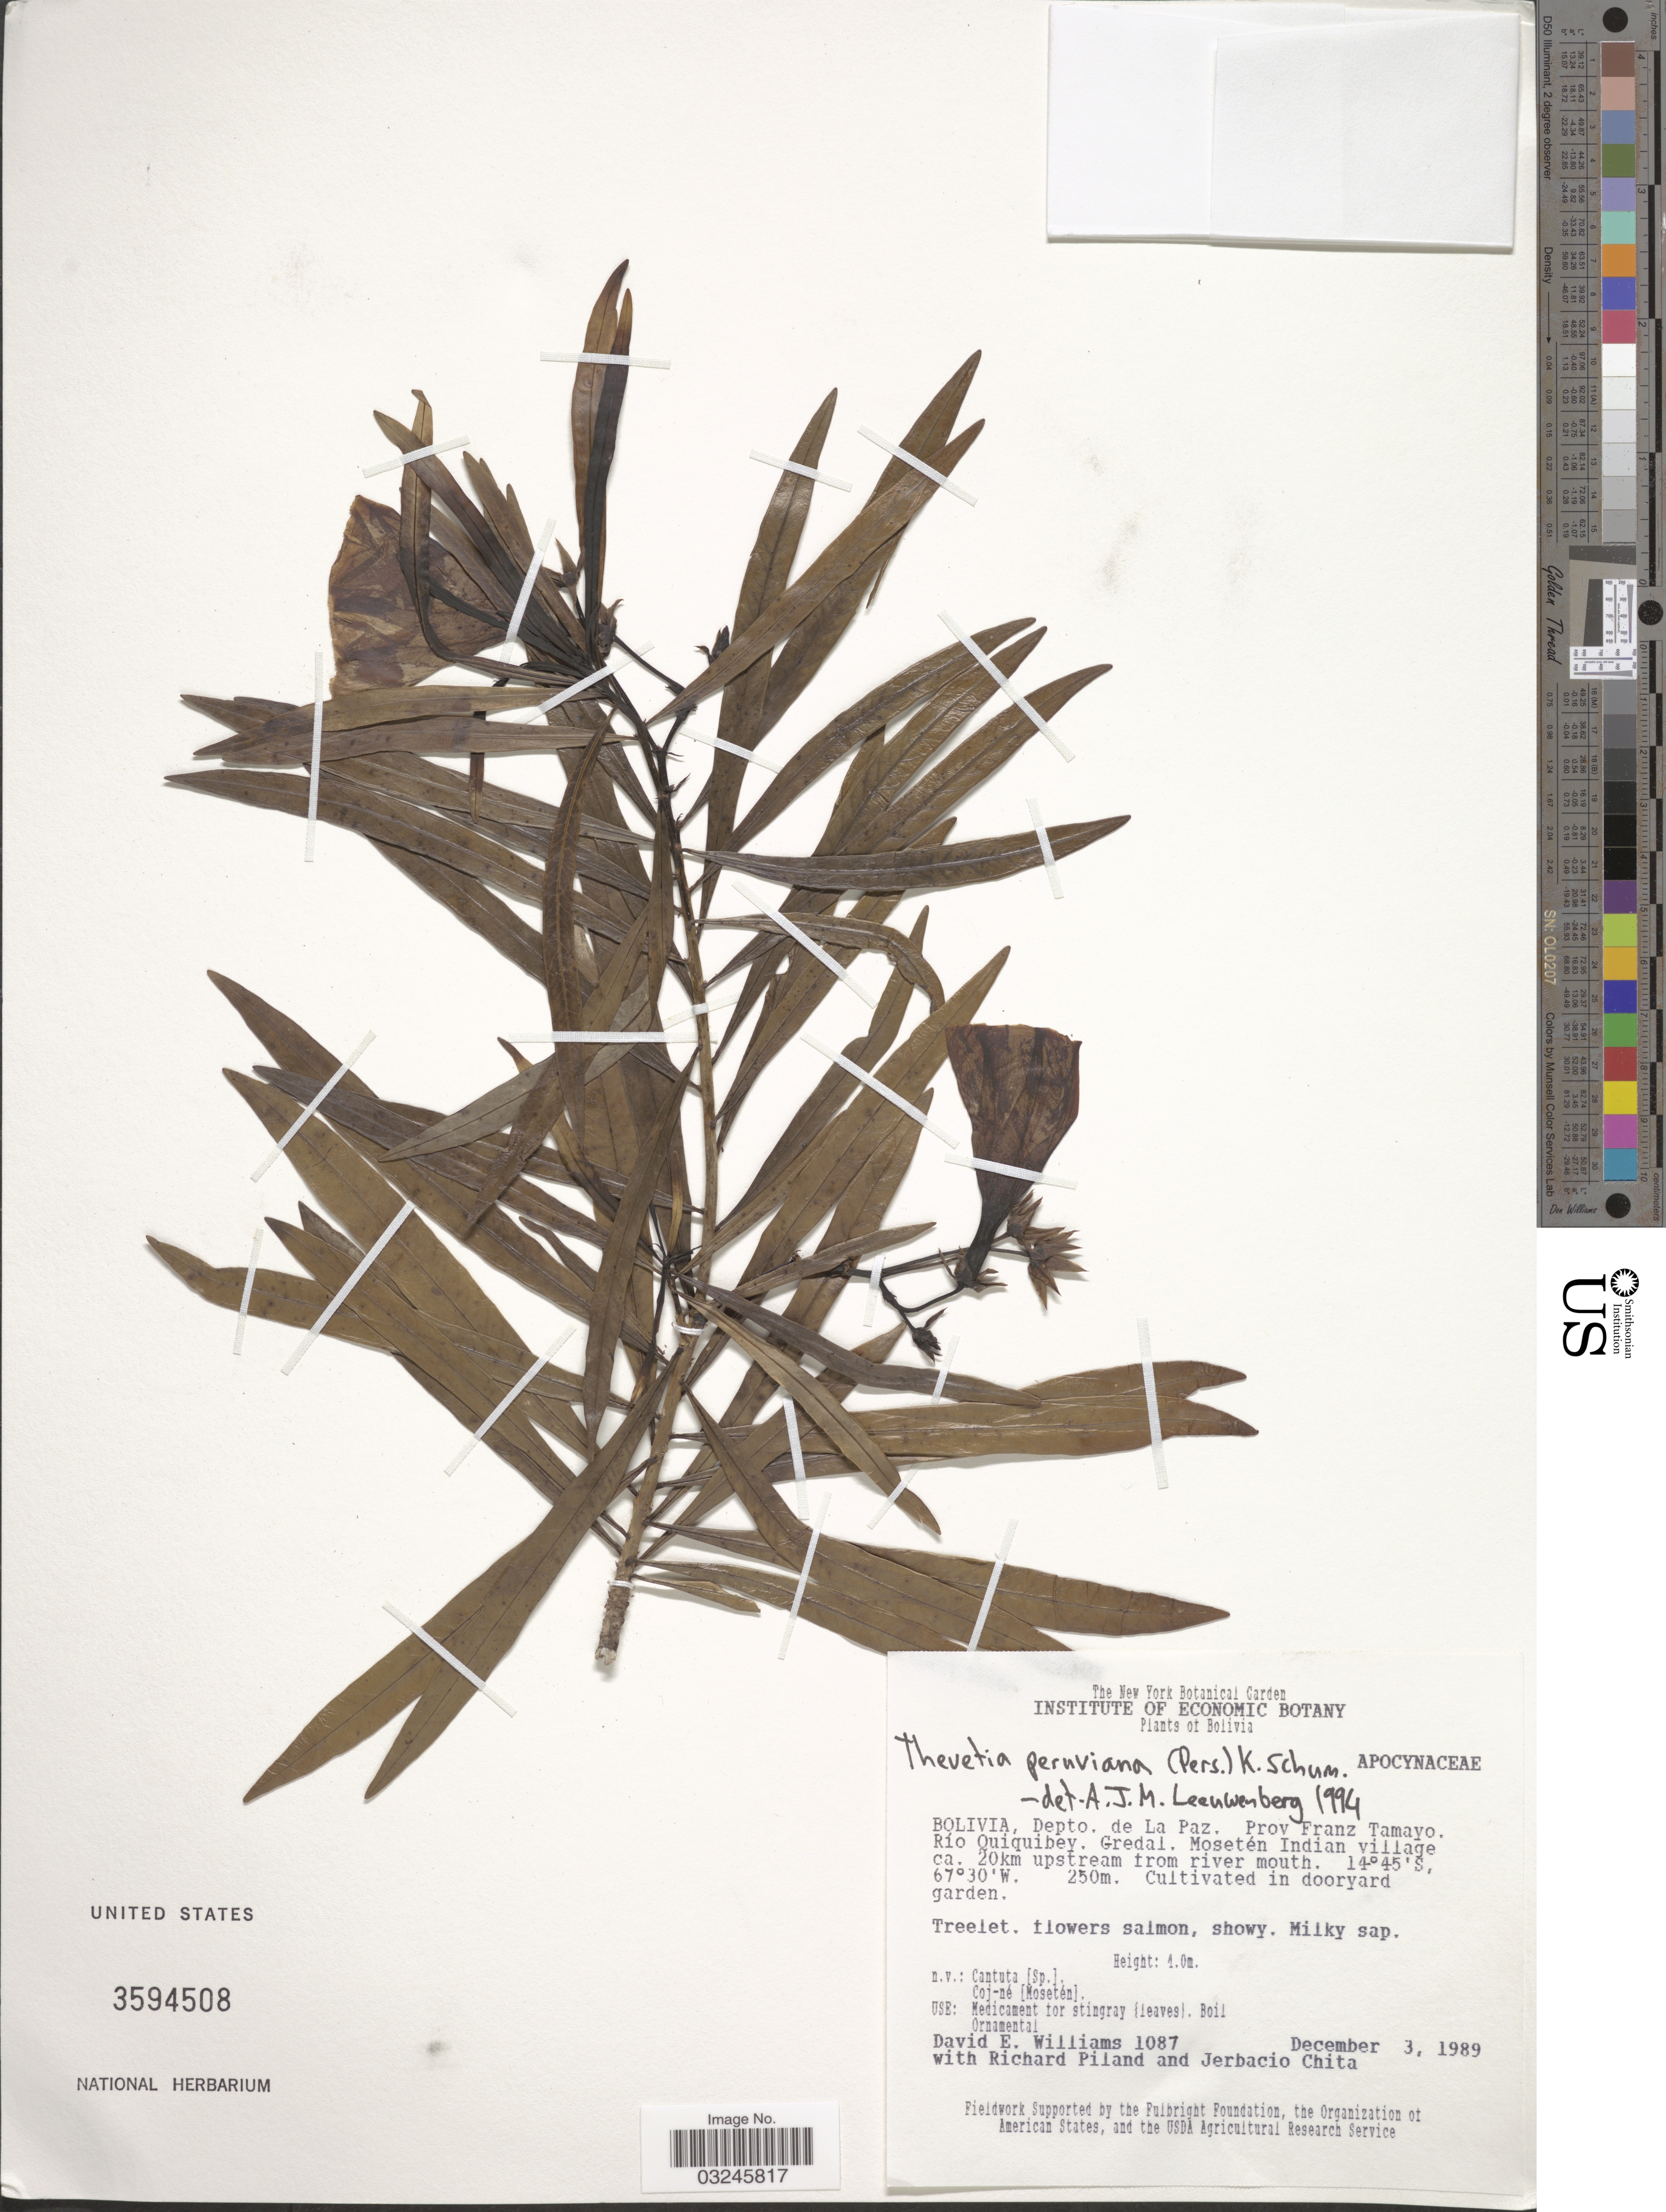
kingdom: Plantae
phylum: Tracheophyta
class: Magnoliopsida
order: Gentianales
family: Apocynaceae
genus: Thevetia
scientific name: Thevetia peruviana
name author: (Pers.) K. Schum.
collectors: D. E. Williams, R. Piland & J. Chita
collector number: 1087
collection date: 1989-12-03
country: Bolivia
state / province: La Paz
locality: Depto. La Paz, Prov Franz Tamayo, Río Quiquibey, Gredal, Mosetén Indian village ca. 20km upstream from river mouth. In dooryard garden.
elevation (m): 250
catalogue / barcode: US 3594508